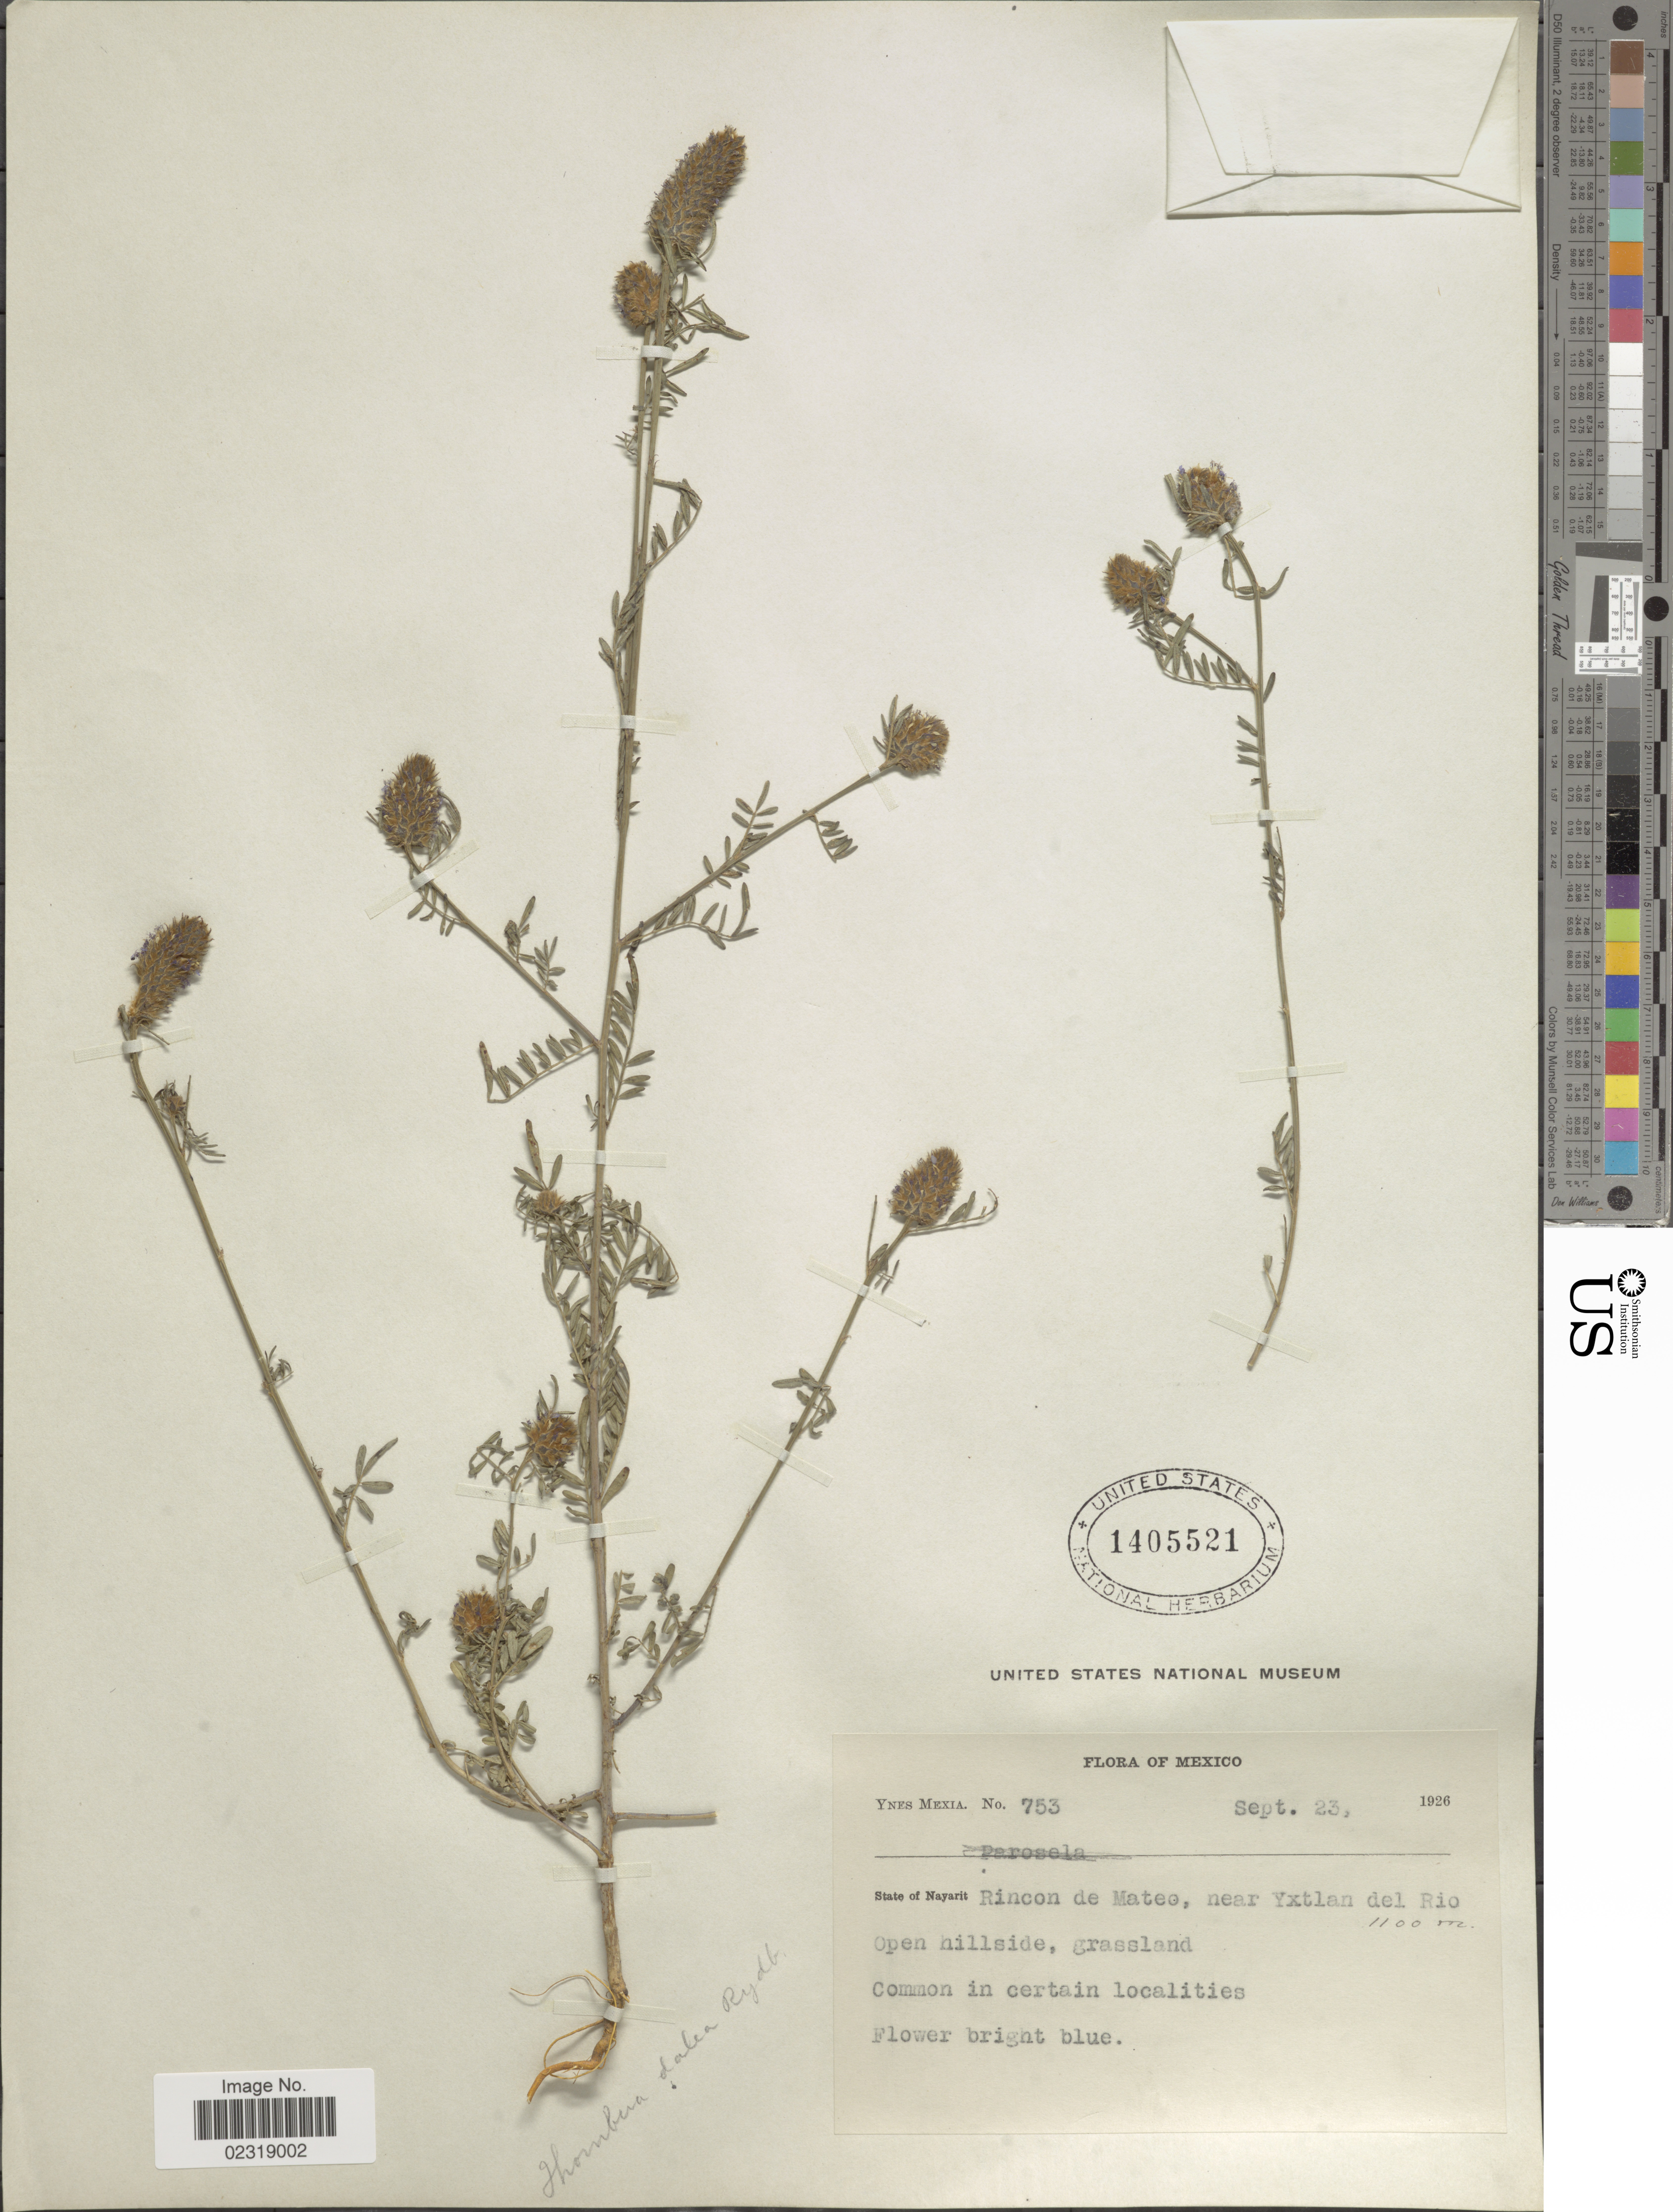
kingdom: Plantae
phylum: Tracheophyta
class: Magnoliopsida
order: Fabales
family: Fabaceae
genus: Dalea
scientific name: Dalea cliffortiana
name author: Willd.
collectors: Y. Mexia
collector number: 753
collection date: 1926-09-23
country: Mexico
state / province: Nayarit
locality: State of Nayarit, Ribcon de Matos, near Ytlan del Rio.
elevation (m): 1100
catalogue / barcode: US 1405521